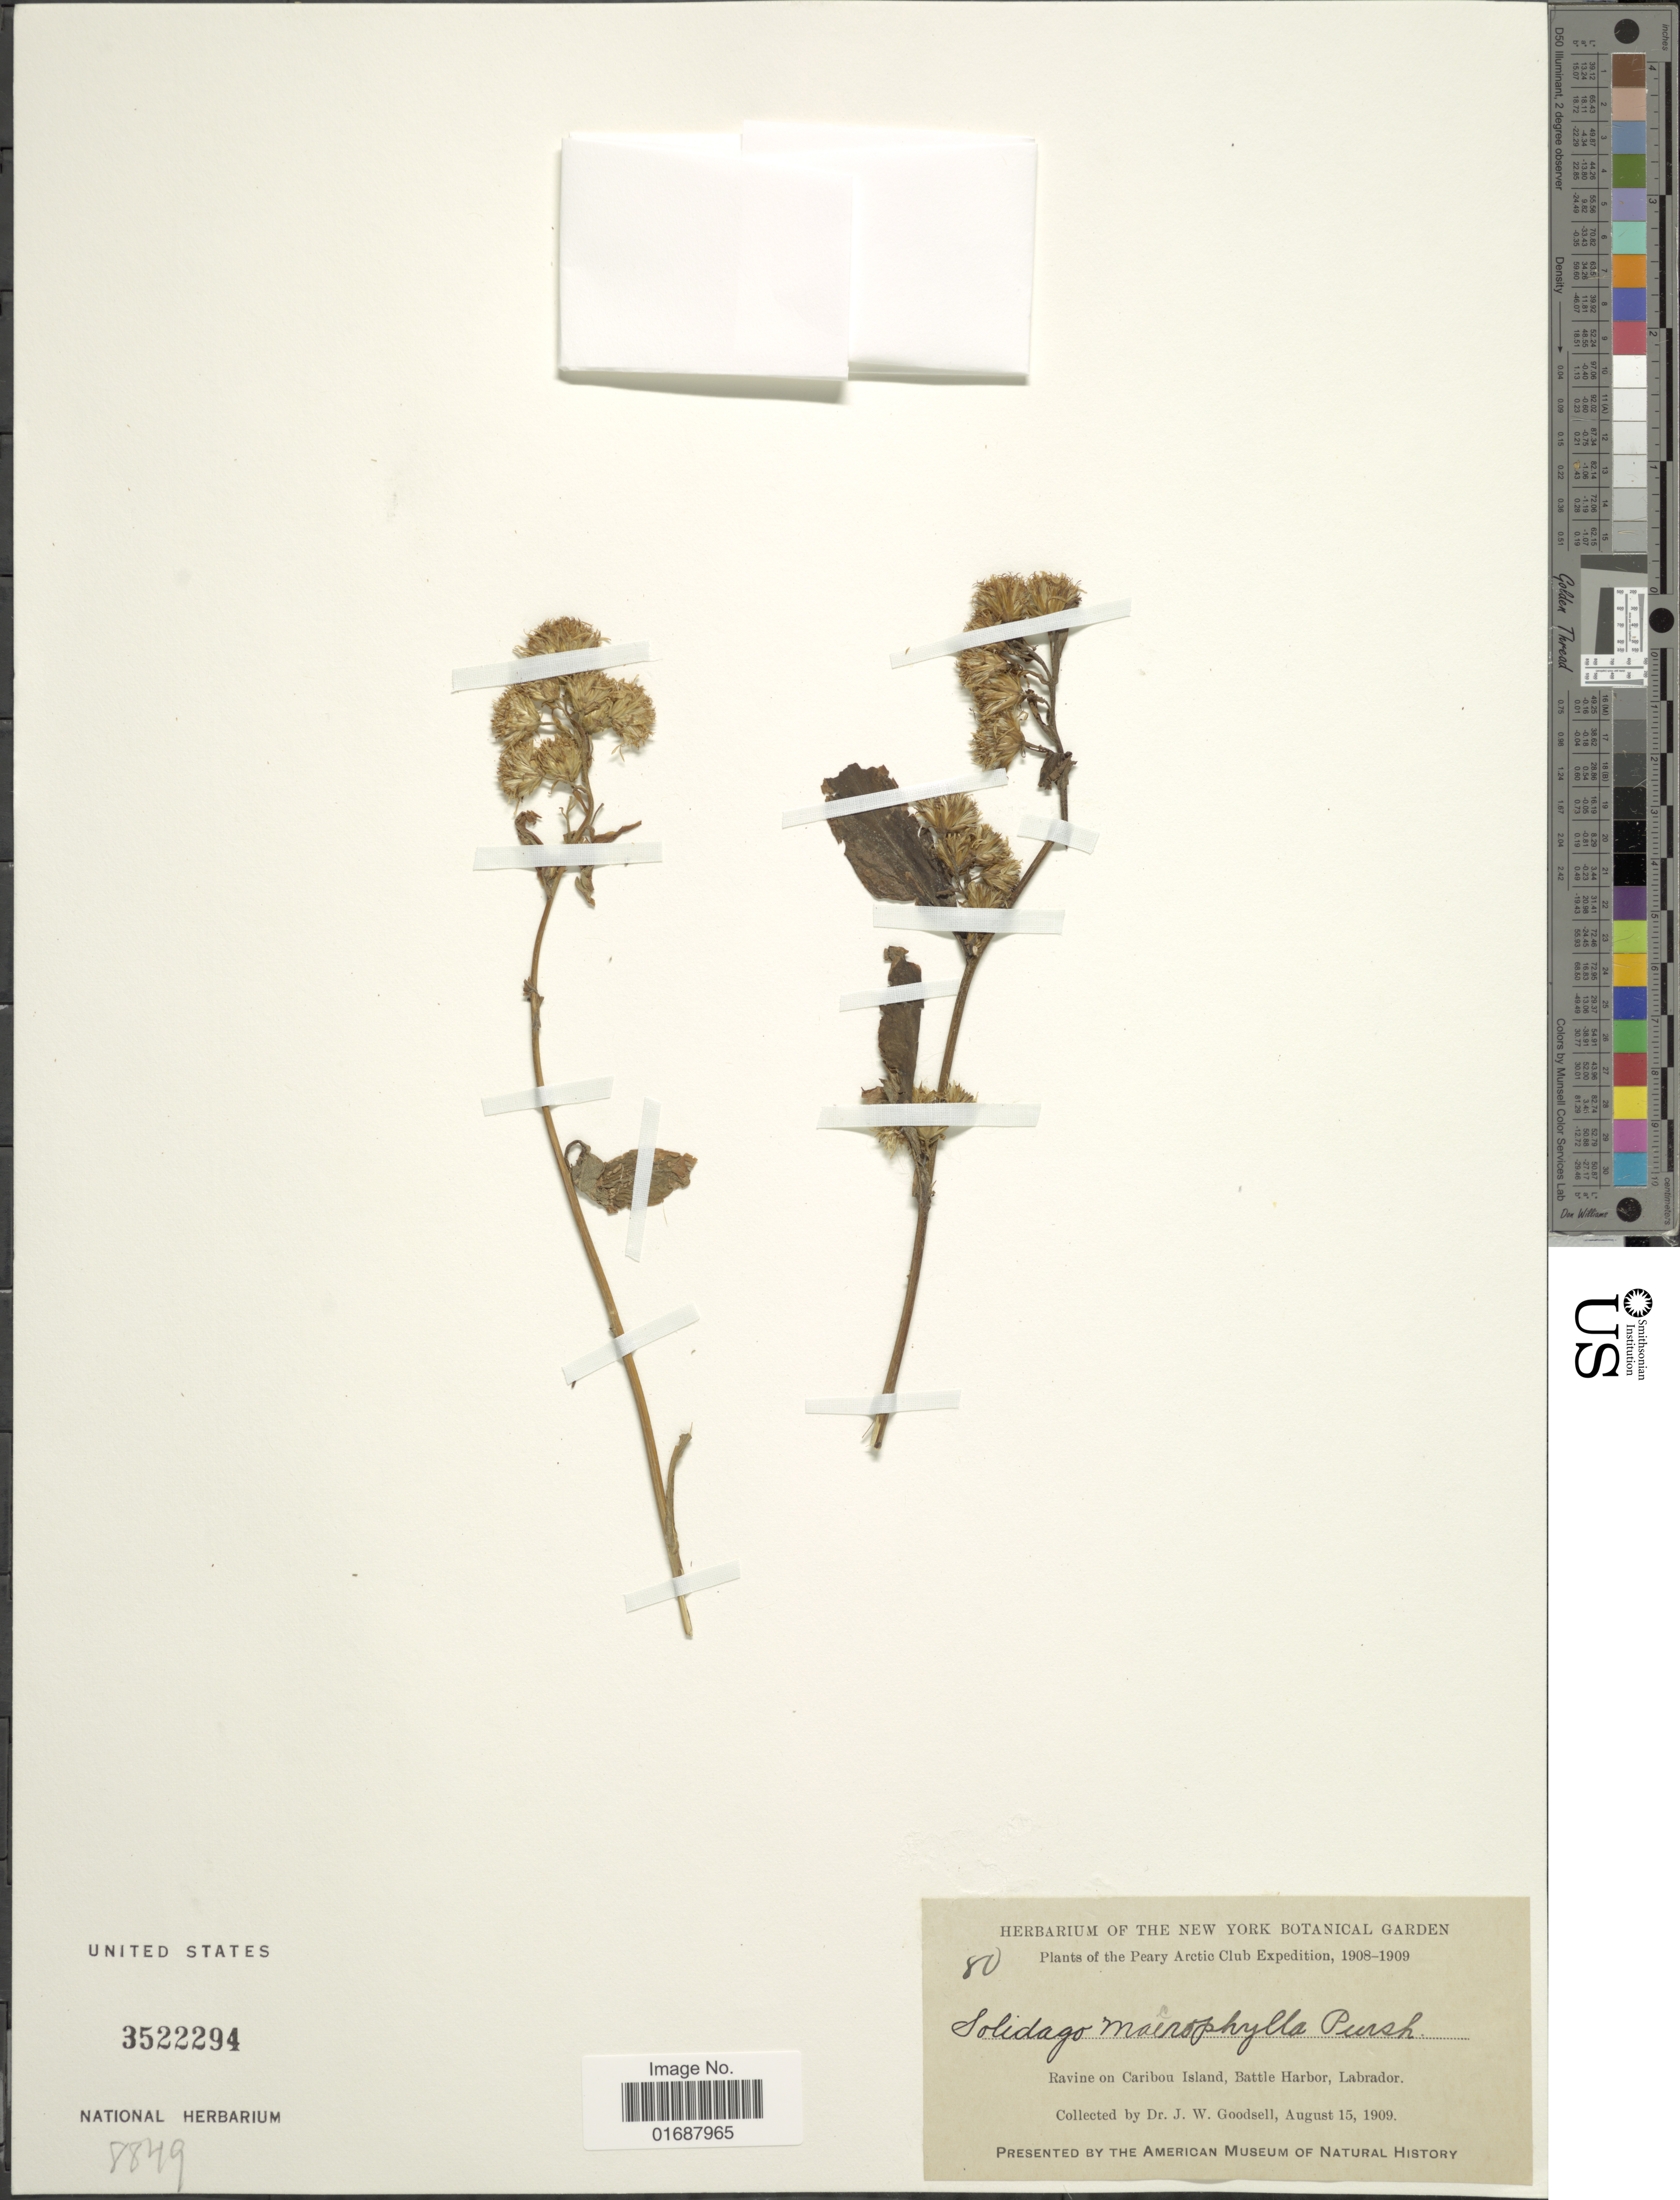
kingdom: Plantae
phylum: Tracheophyta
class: Magnoliopsida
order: Asterales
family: Asteraceae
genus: Solidago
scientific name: Solidago macrophylla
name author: Banks ex Pursh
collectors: J. Goodsell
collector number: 80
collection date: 1909-08-15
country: Canada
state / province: Newfoundland and Labrador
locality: Ravine on Caribon Island, Battle Harbor, Labrador.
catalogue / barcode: US 3522294